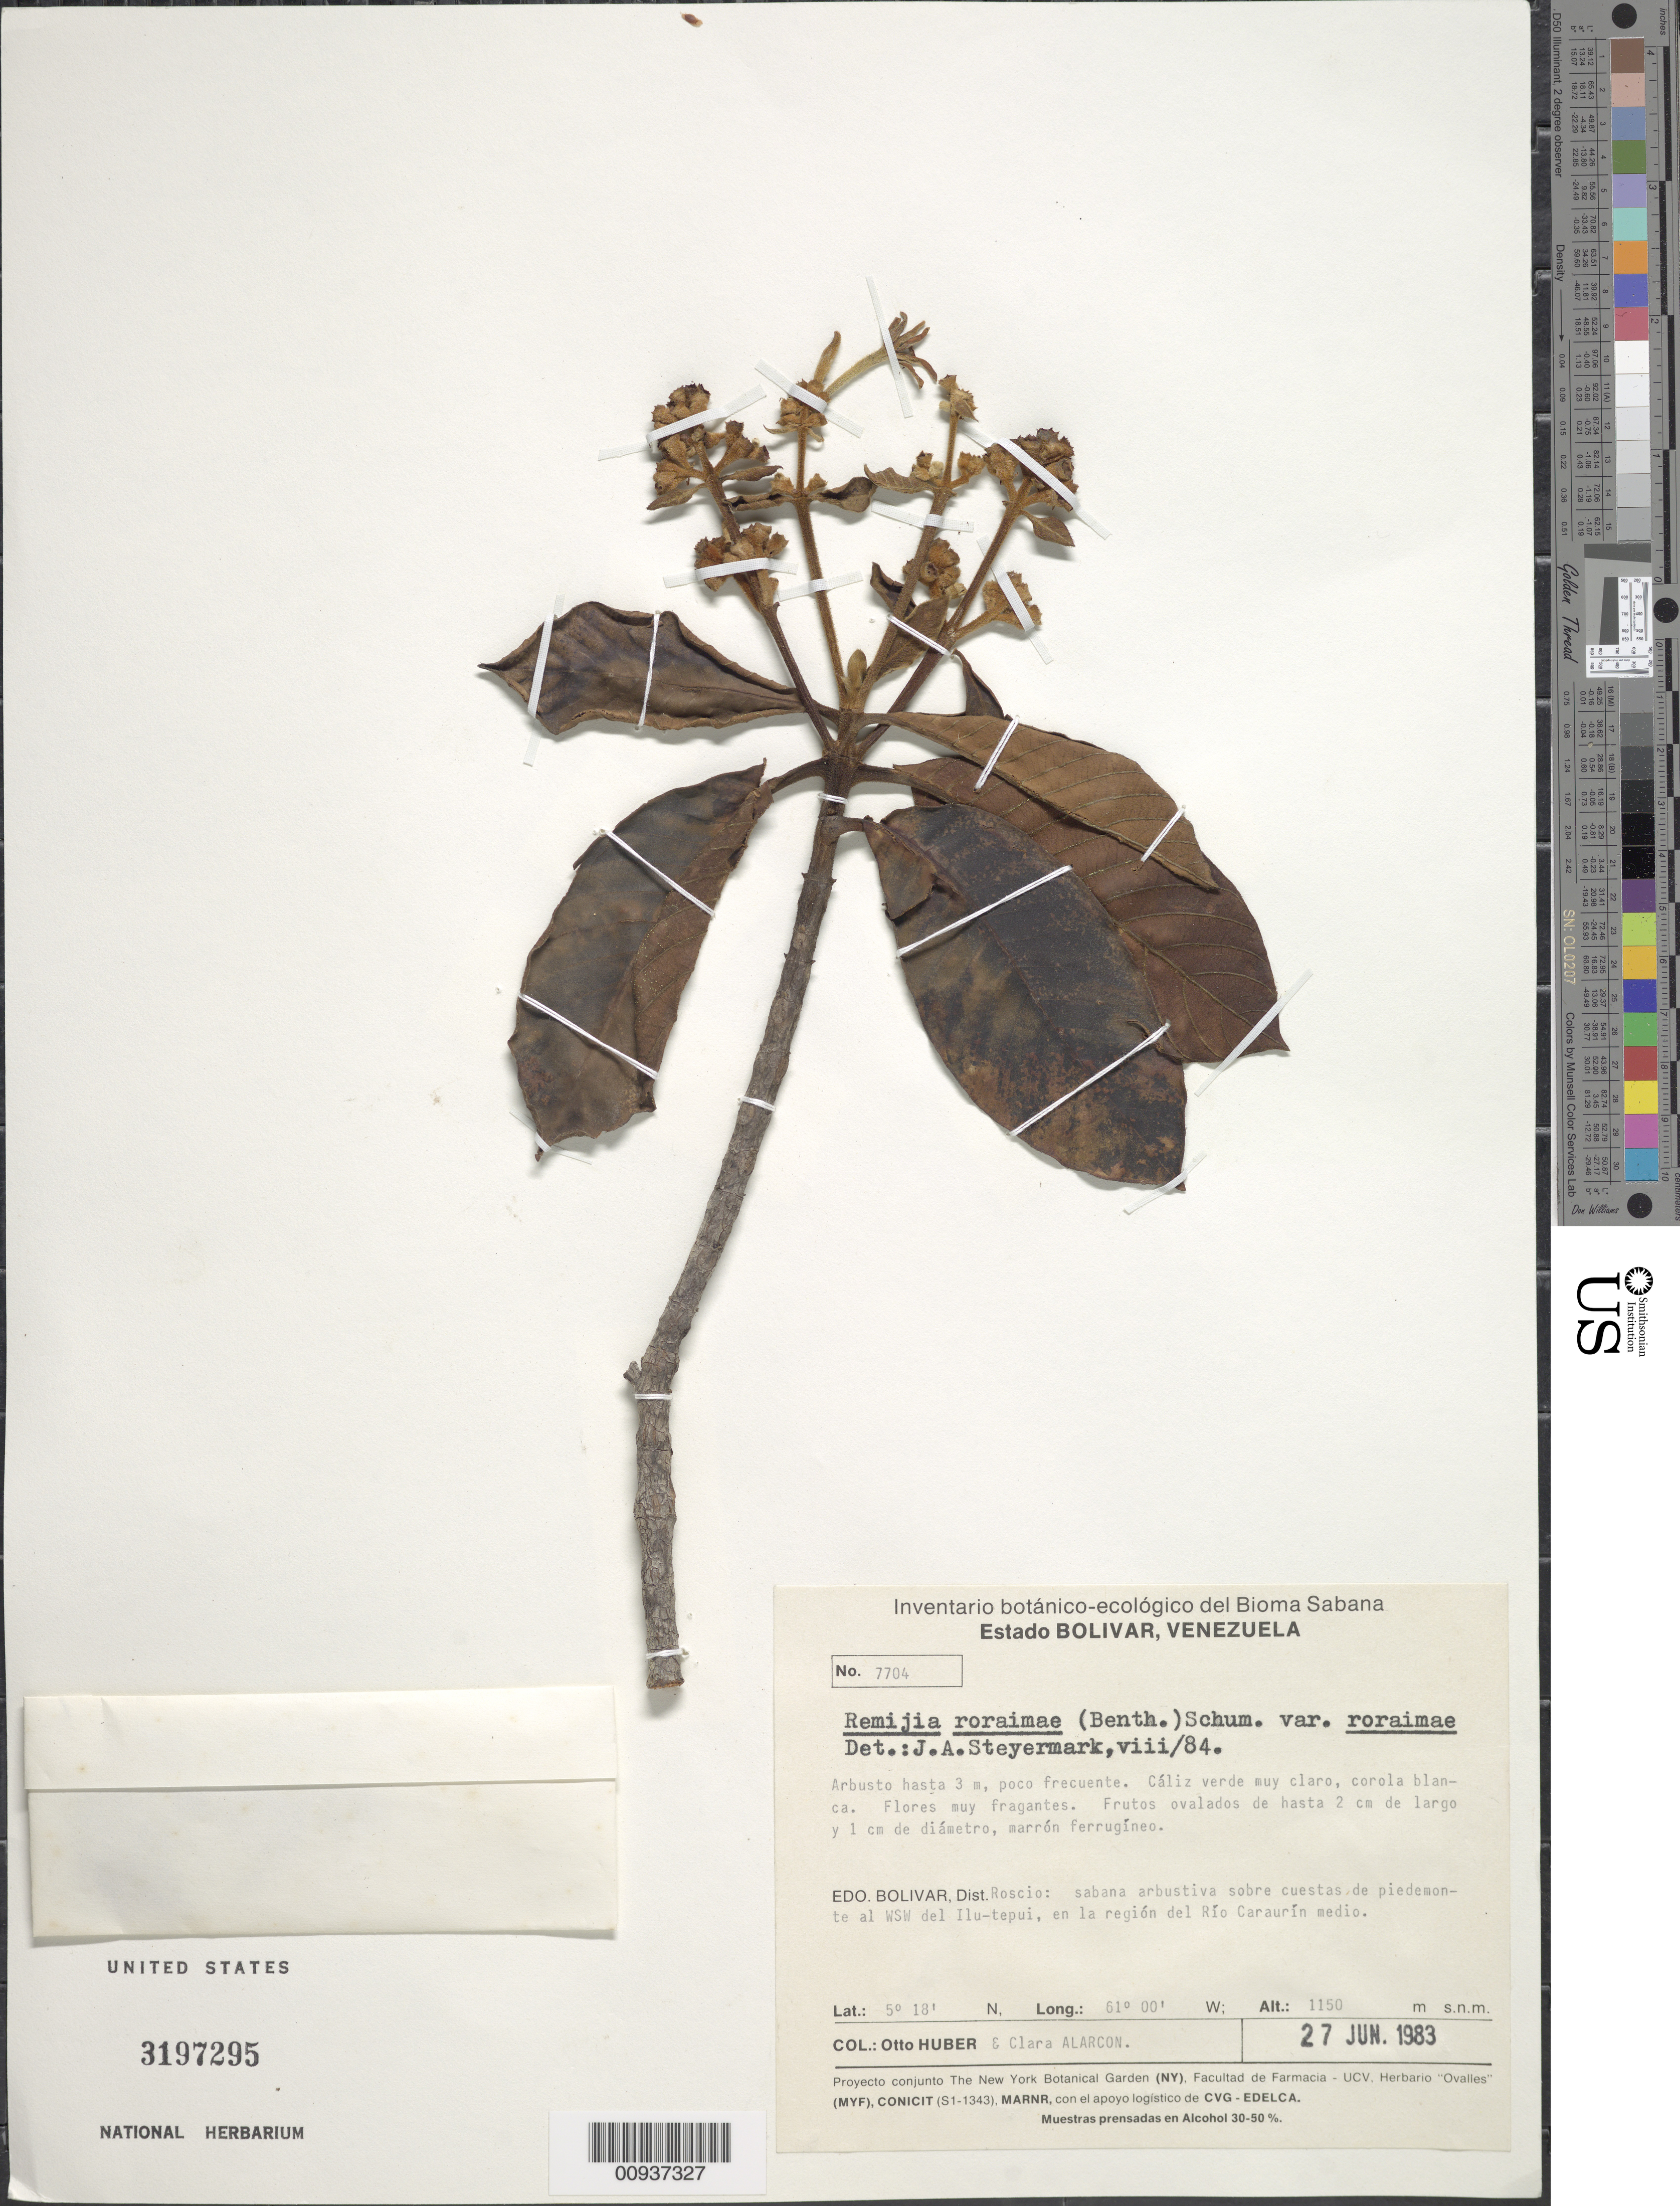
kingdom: Plantae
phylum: Tracheophyta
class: Magnoliopsida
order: Gentianales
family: Rubiaceae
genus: Remijia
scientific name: Remijia roraimae var. roraimae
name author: (Benth.) K. Schum.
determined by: Steyermark, Julian A., (VEN)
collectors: O. Huber & C. Alarcon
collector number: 7704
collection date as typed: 27-Jun-83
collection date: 1983-06-27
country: Venezuela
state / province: Bolívar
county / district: Roscio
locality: Ilu-tepuí, WSW of, en la region del Río Caraurin medio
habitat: Sabana arbustiva sobre cuestas de piedemonte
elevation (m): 1150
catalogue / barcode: US 3197295